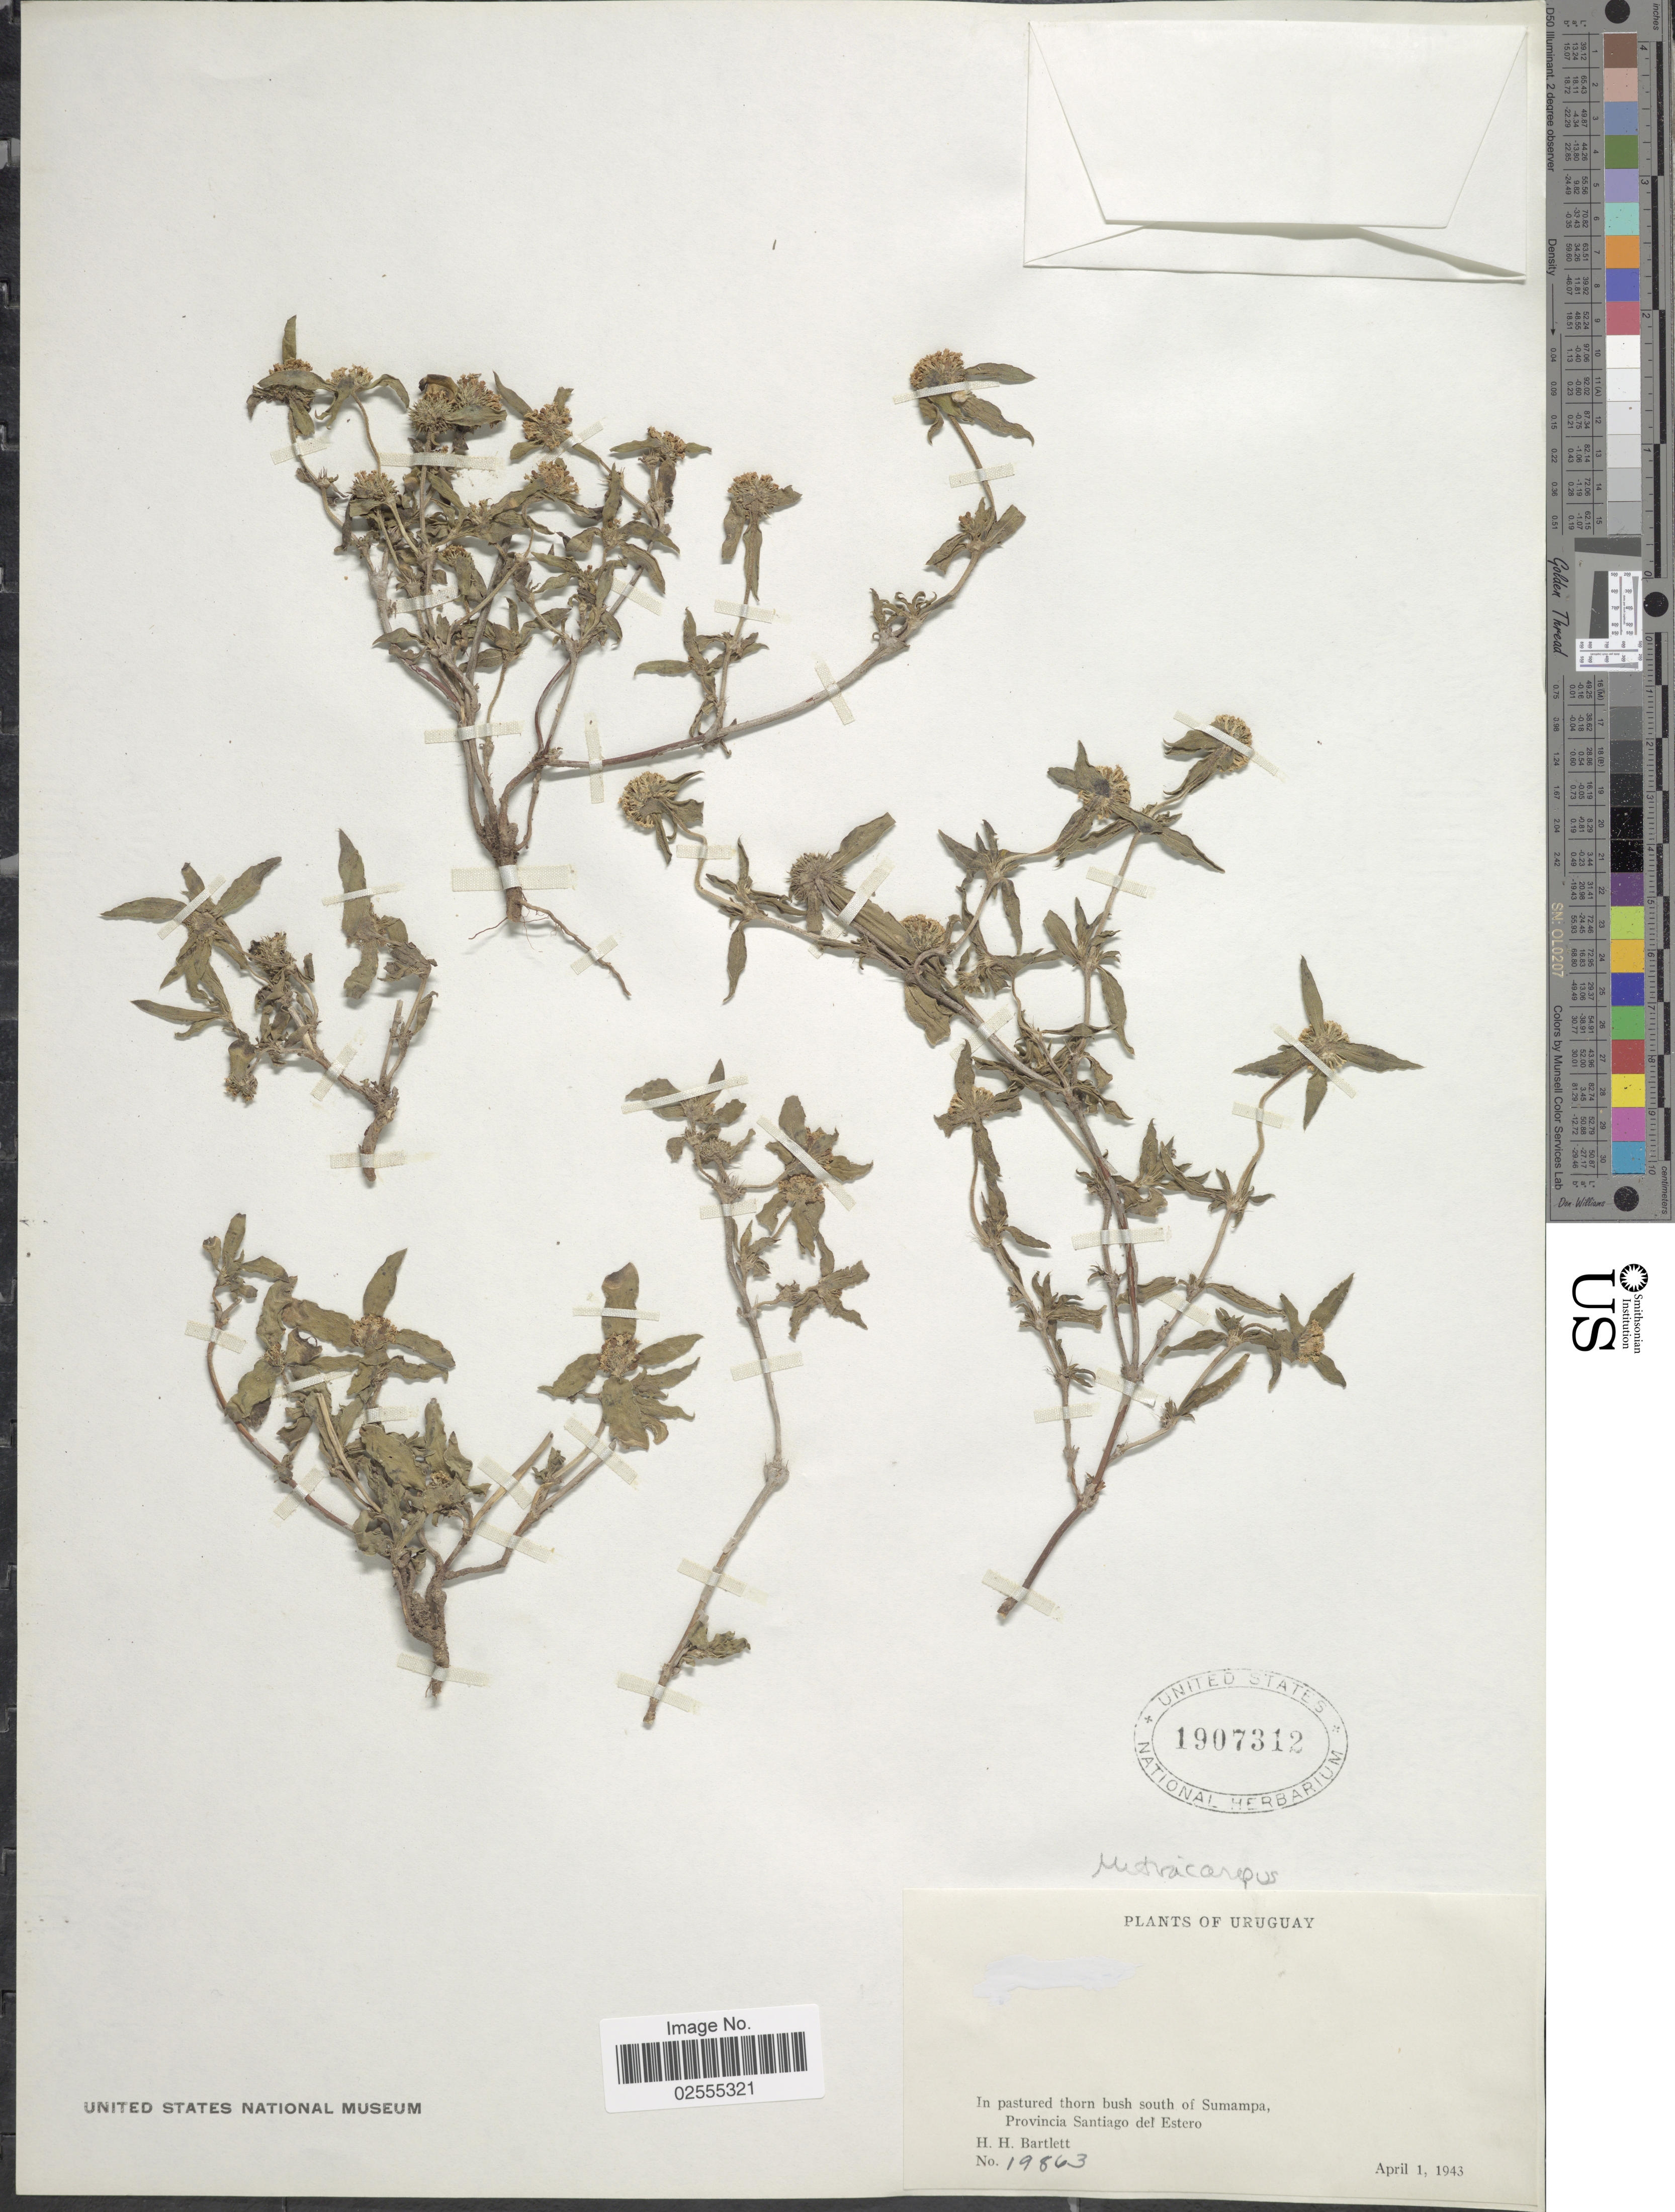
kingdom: Plantae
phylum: Tracheophyta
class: Magnoliopsida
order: Gentianales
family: Rubiaceae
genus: Mitracarpus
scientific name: Mitracarpus sp.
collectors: H. H. Bartlett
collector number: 19863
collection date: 1943-04-01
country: Argentina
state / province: Santiago del Estero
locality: South of Sumampa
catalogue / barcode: US 1907312